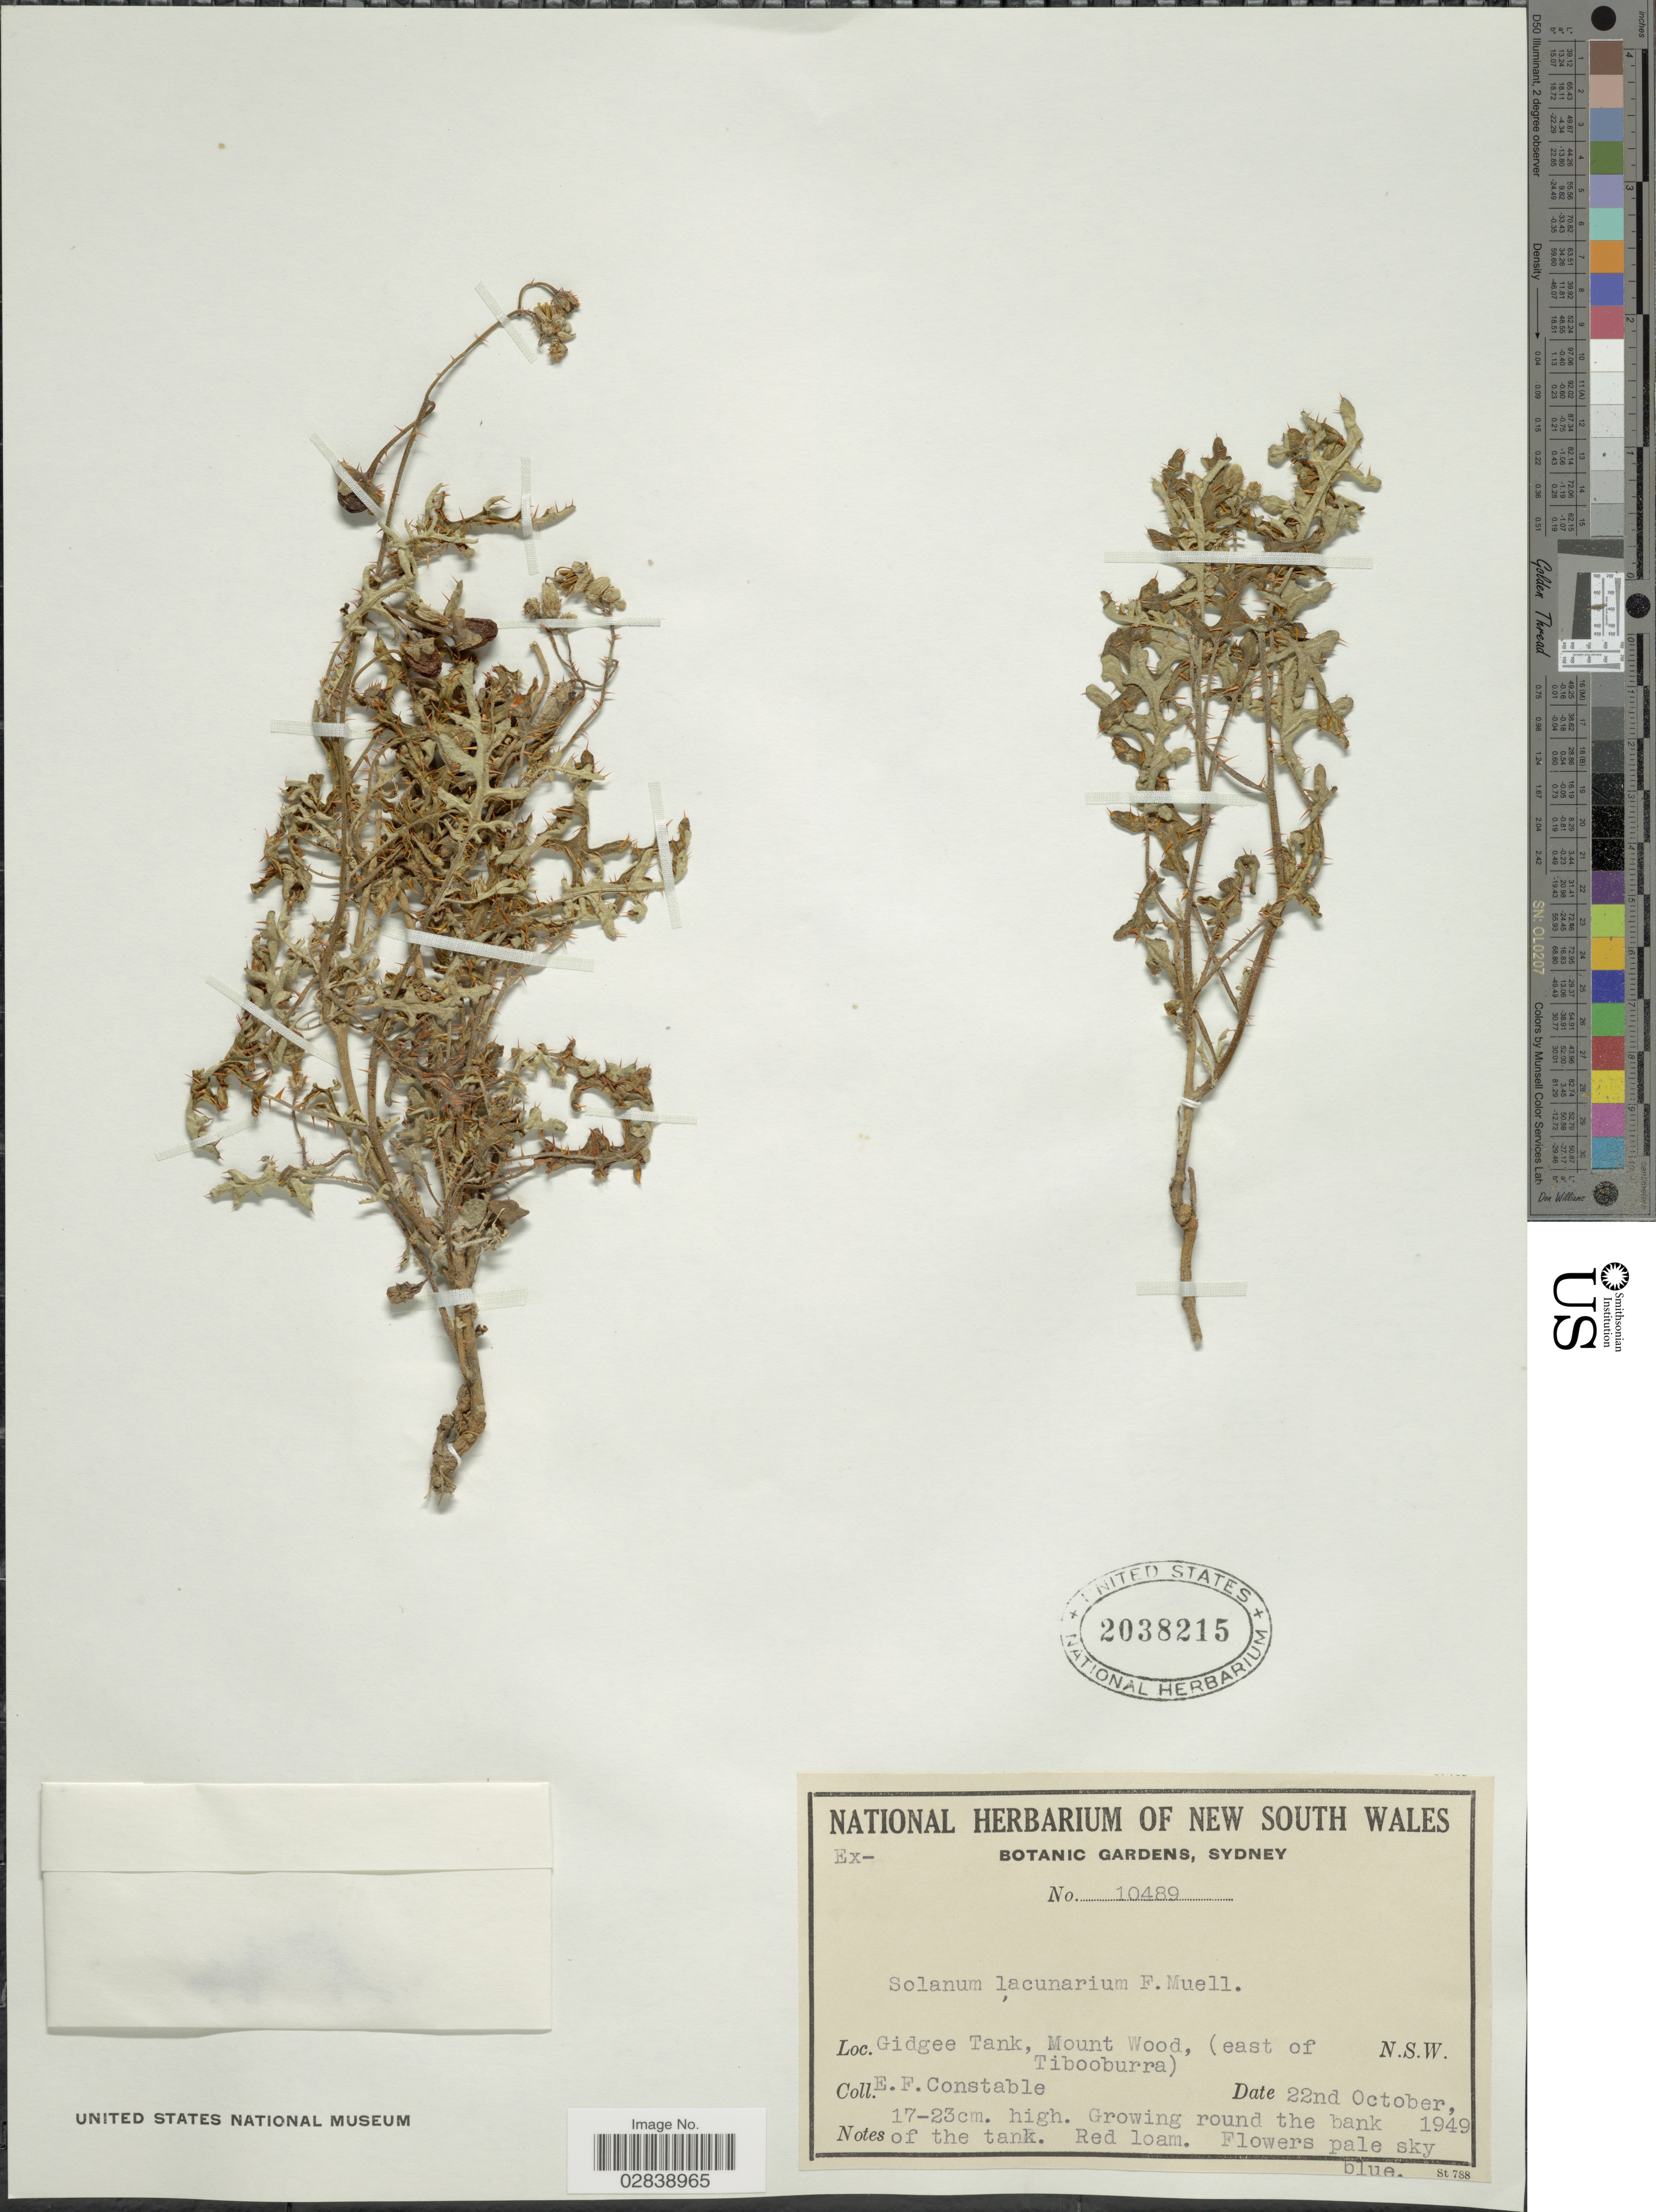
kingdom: Plantae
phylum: Tracheophyta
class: Magnoliopsida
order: Solanales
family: Solanaceae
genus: Solanum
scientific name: Solanum lacunarium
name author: F. Muell.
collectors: E. F. Constable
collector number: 10489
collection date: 1949-10-22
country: Australia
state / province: New South Wales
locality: Gidgee Tank, Mount Wood, (east of Tibooburra).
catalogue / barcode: US 2038215